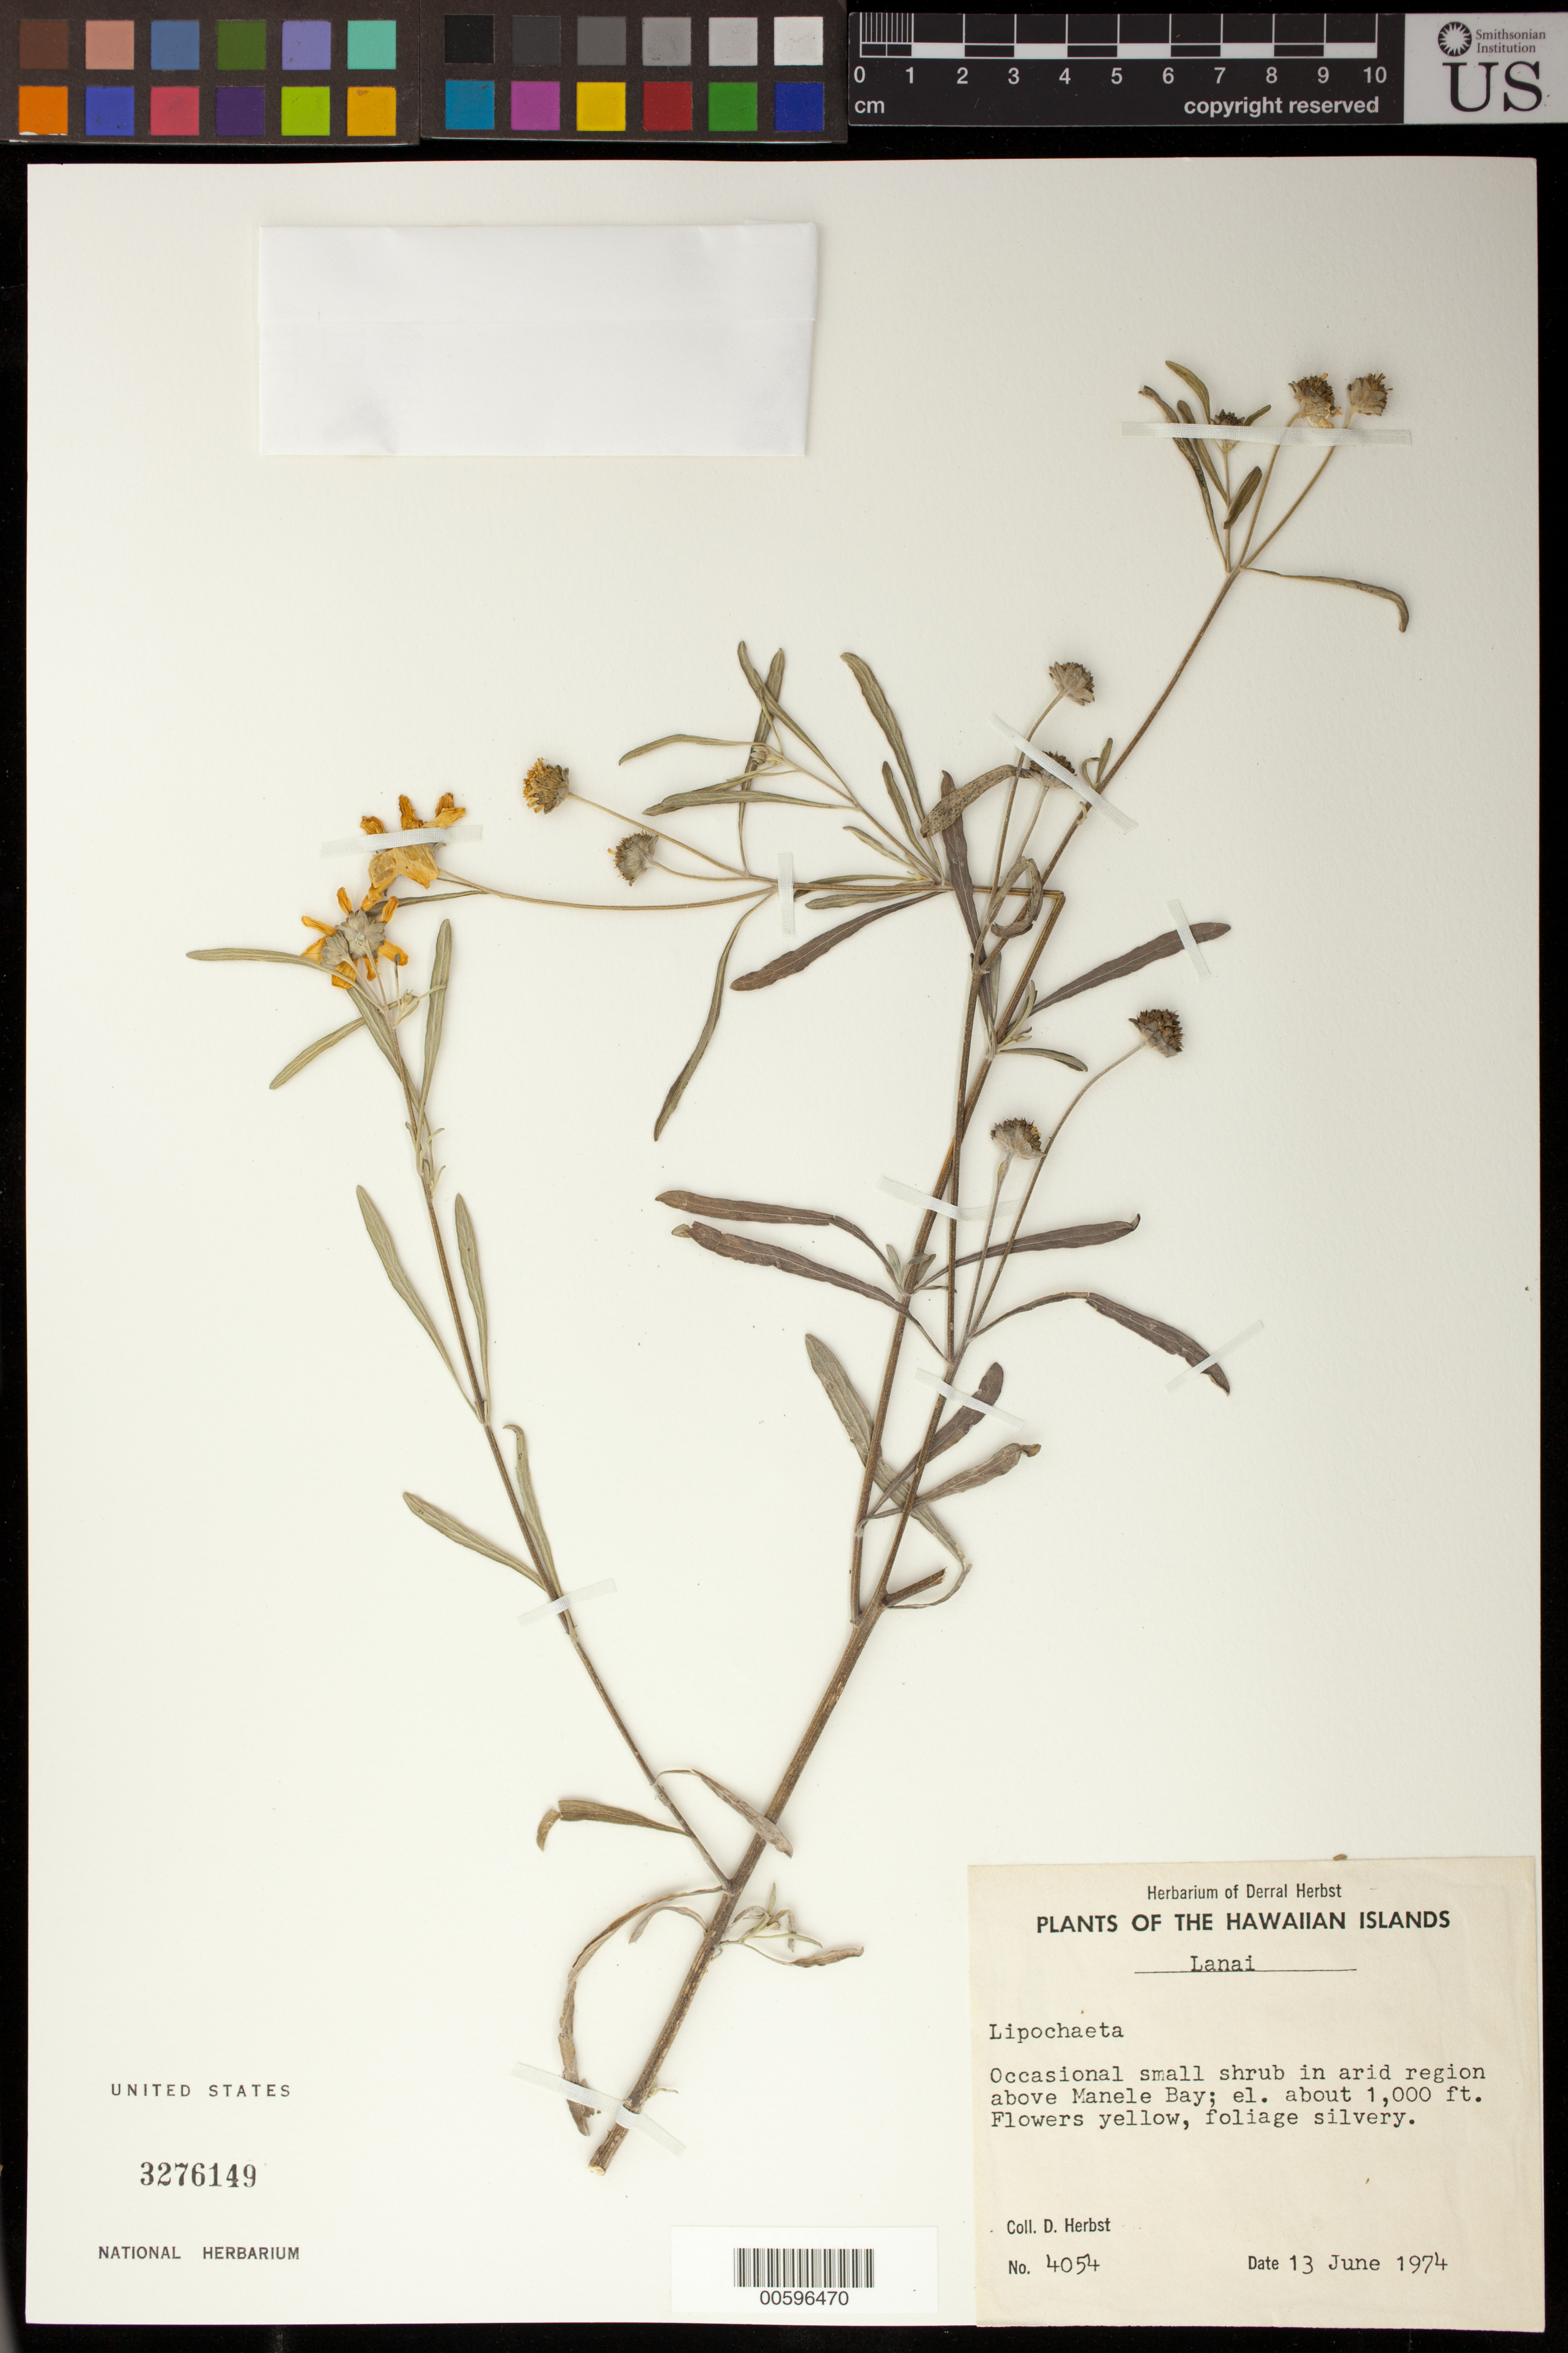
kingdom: Plantae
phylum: Tracheophyta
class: Magnoliopsida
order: Asterales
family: Asteraceae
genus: Lipochaeta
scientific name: Lipochaeta sp.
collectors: D. R. Herbst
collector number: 4054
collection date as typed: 13 Jun 1974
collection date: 1974-06-13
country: United States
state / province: Hawaii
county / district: Maui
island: Lana'i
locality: Above Manele Bay.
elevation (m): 305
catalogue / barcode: US 3276149